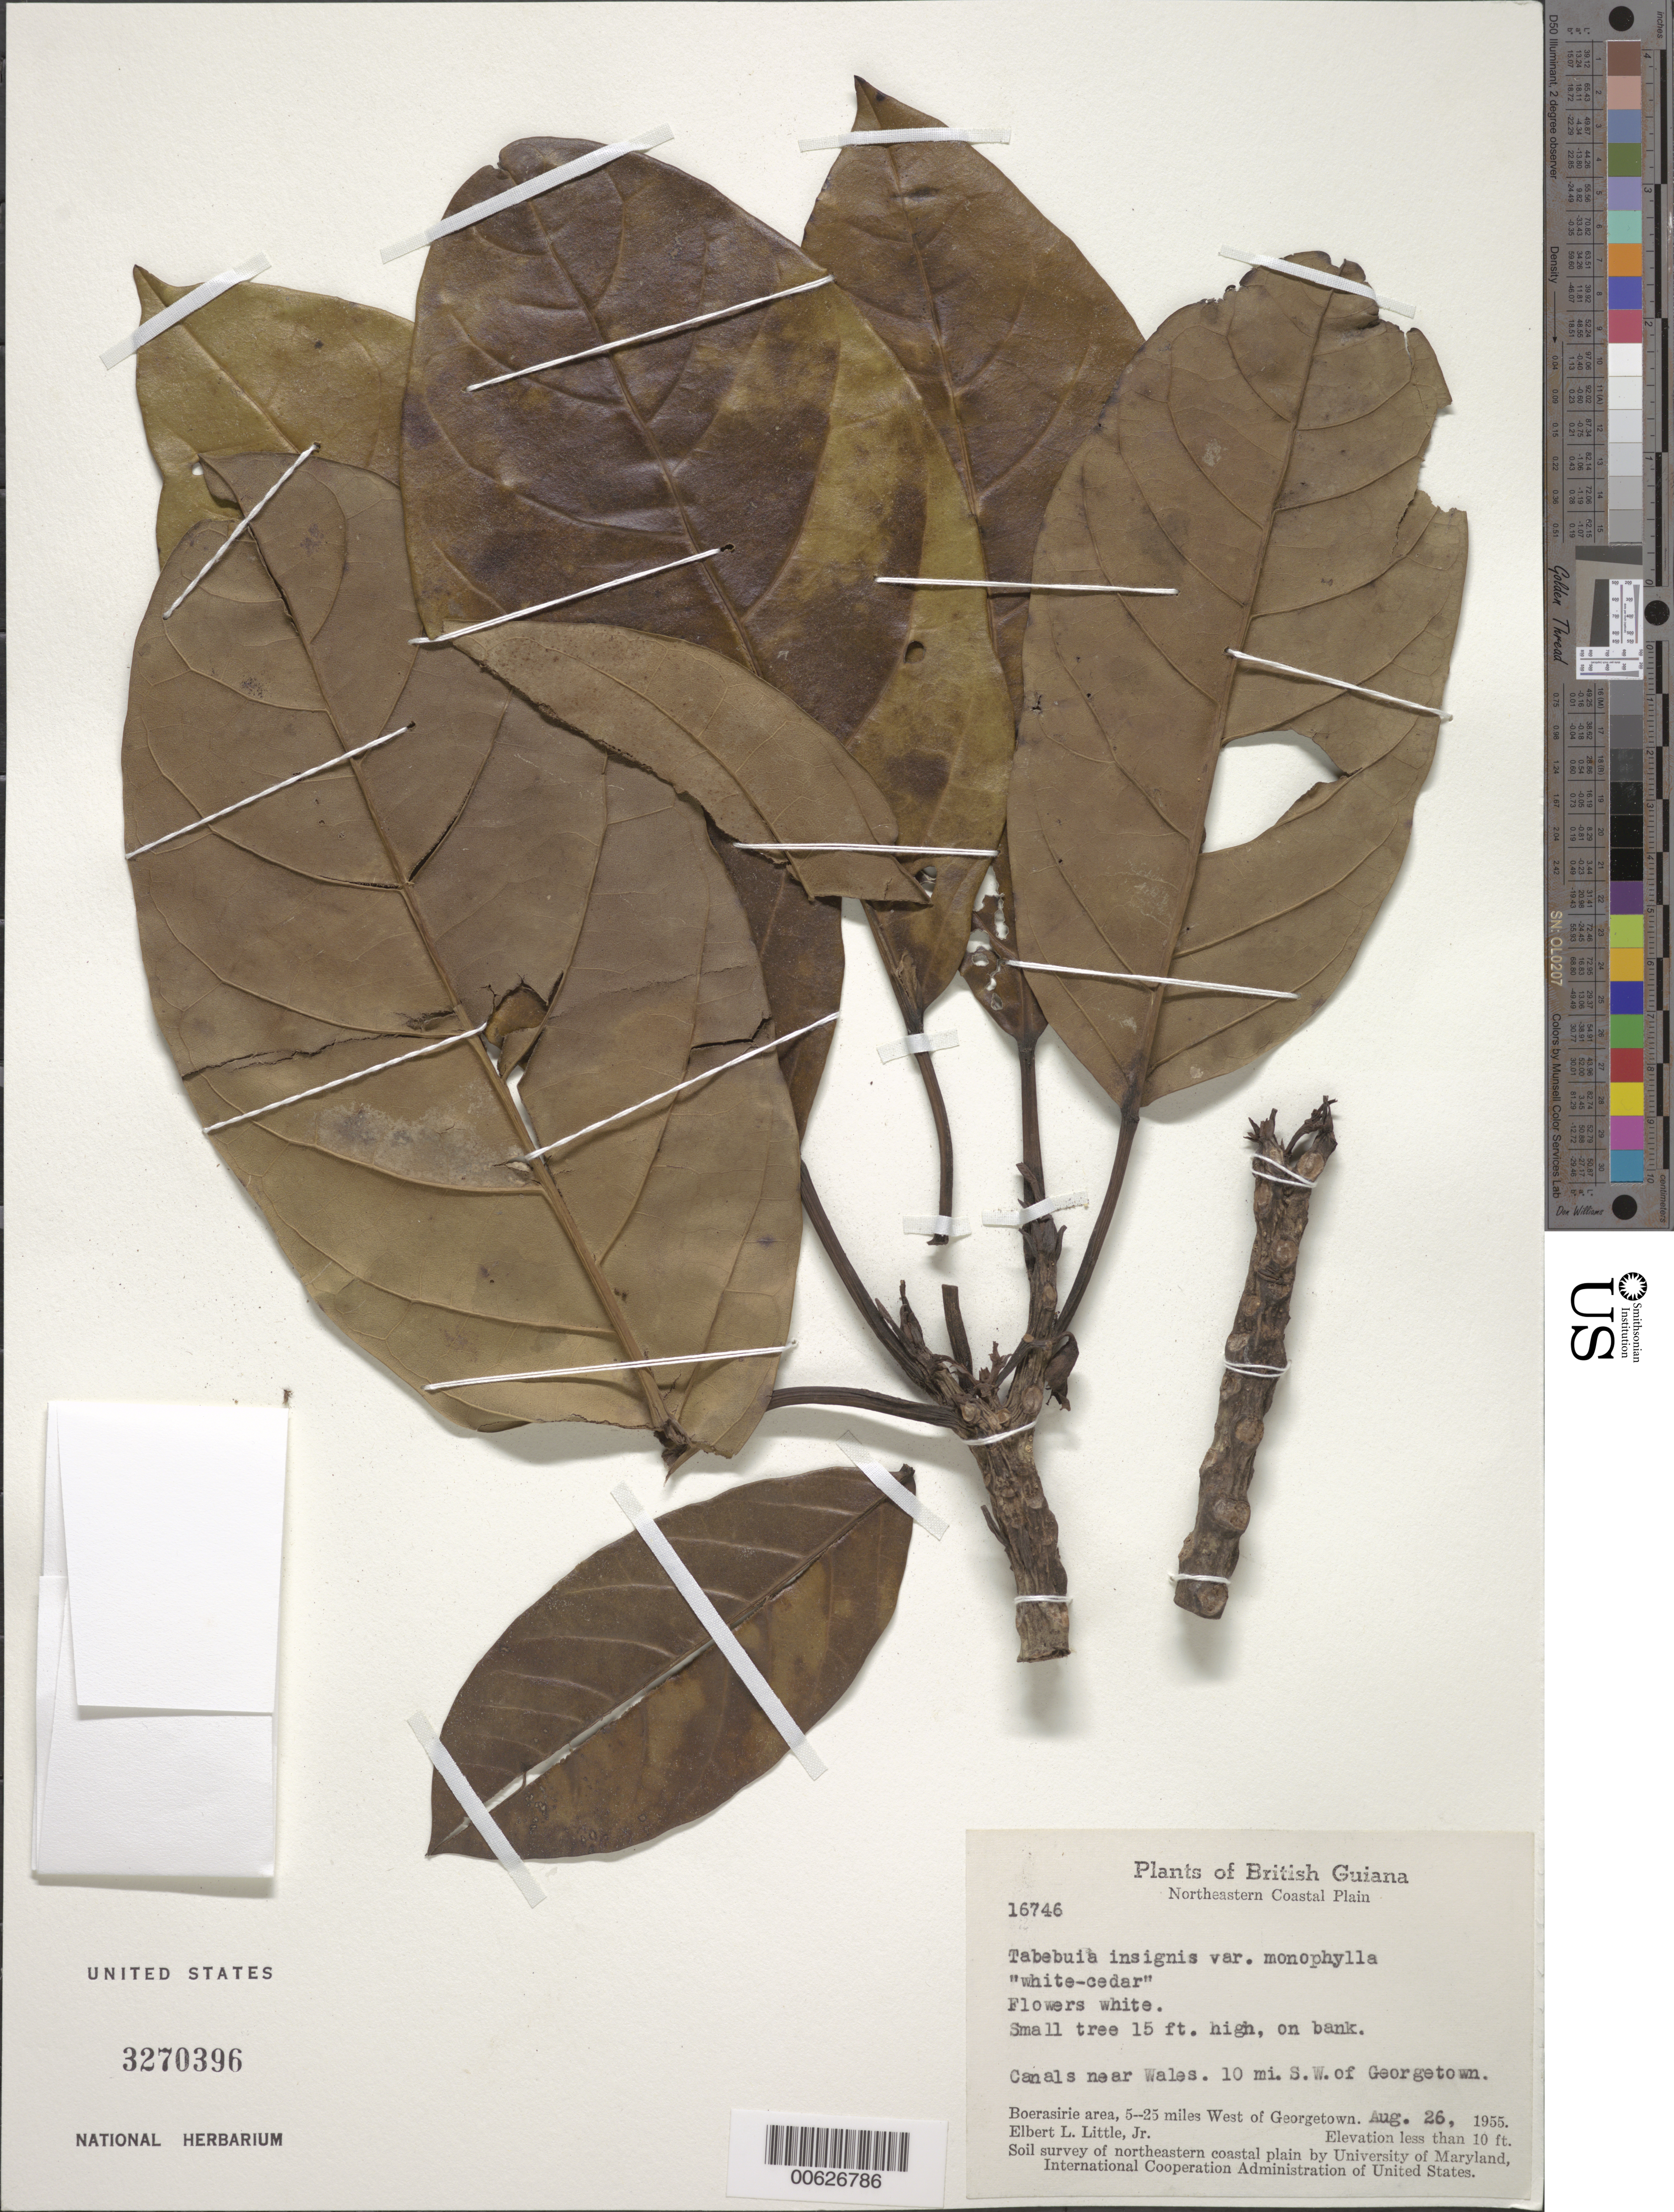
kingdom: Plantae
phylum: Tracheophyta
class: Magnoliopsida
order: Lamiales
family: Bignoniaceae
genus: Tabebuia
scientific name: Tabebuia insignis var. monophylla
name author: Sandwith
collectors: E. L. Little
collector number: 16746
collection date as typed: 26-Aug-55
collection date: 1955-08-26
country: Guyana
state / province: Essequibo Isl-W. Demerara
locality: Boerasirie area, near Wales, 10 mi. SW of Georgetown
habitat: On bank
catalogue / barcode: US 3270396